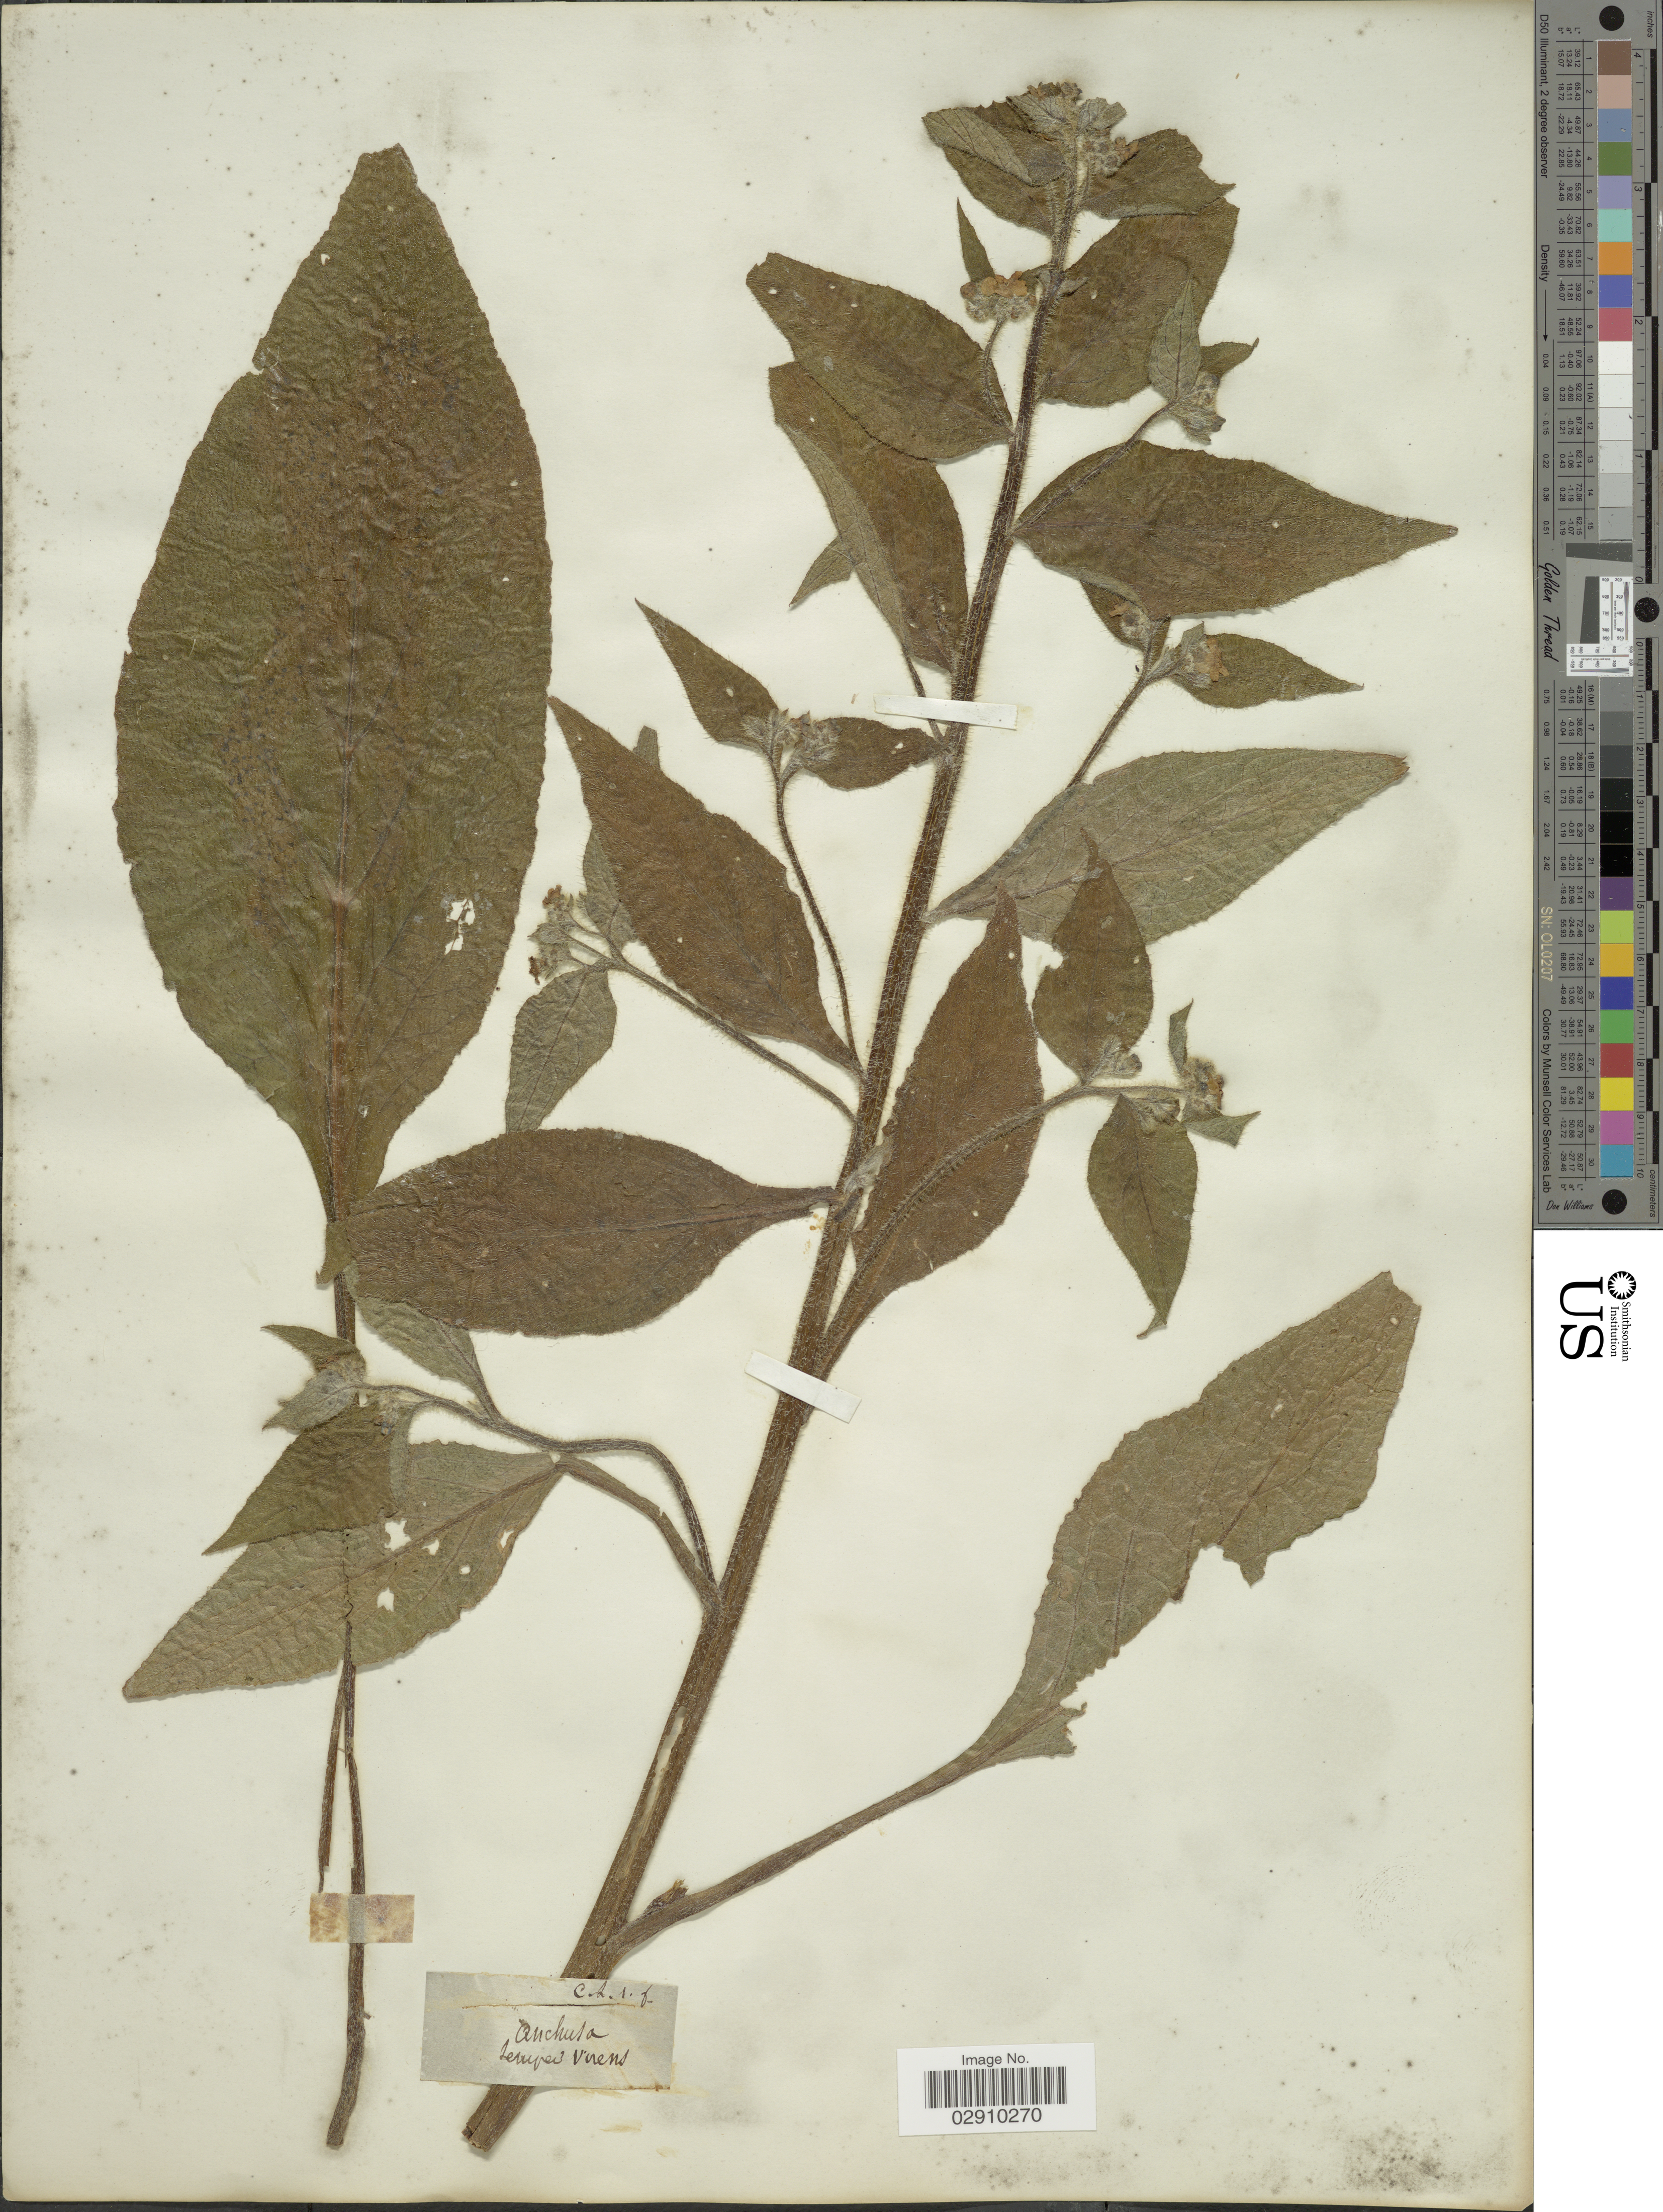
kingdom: Plantae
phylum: Tracheophyta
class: Magnoliopsida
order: Boraginales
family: Boraginaceae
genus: Anchusa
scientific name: Anchusa sp.